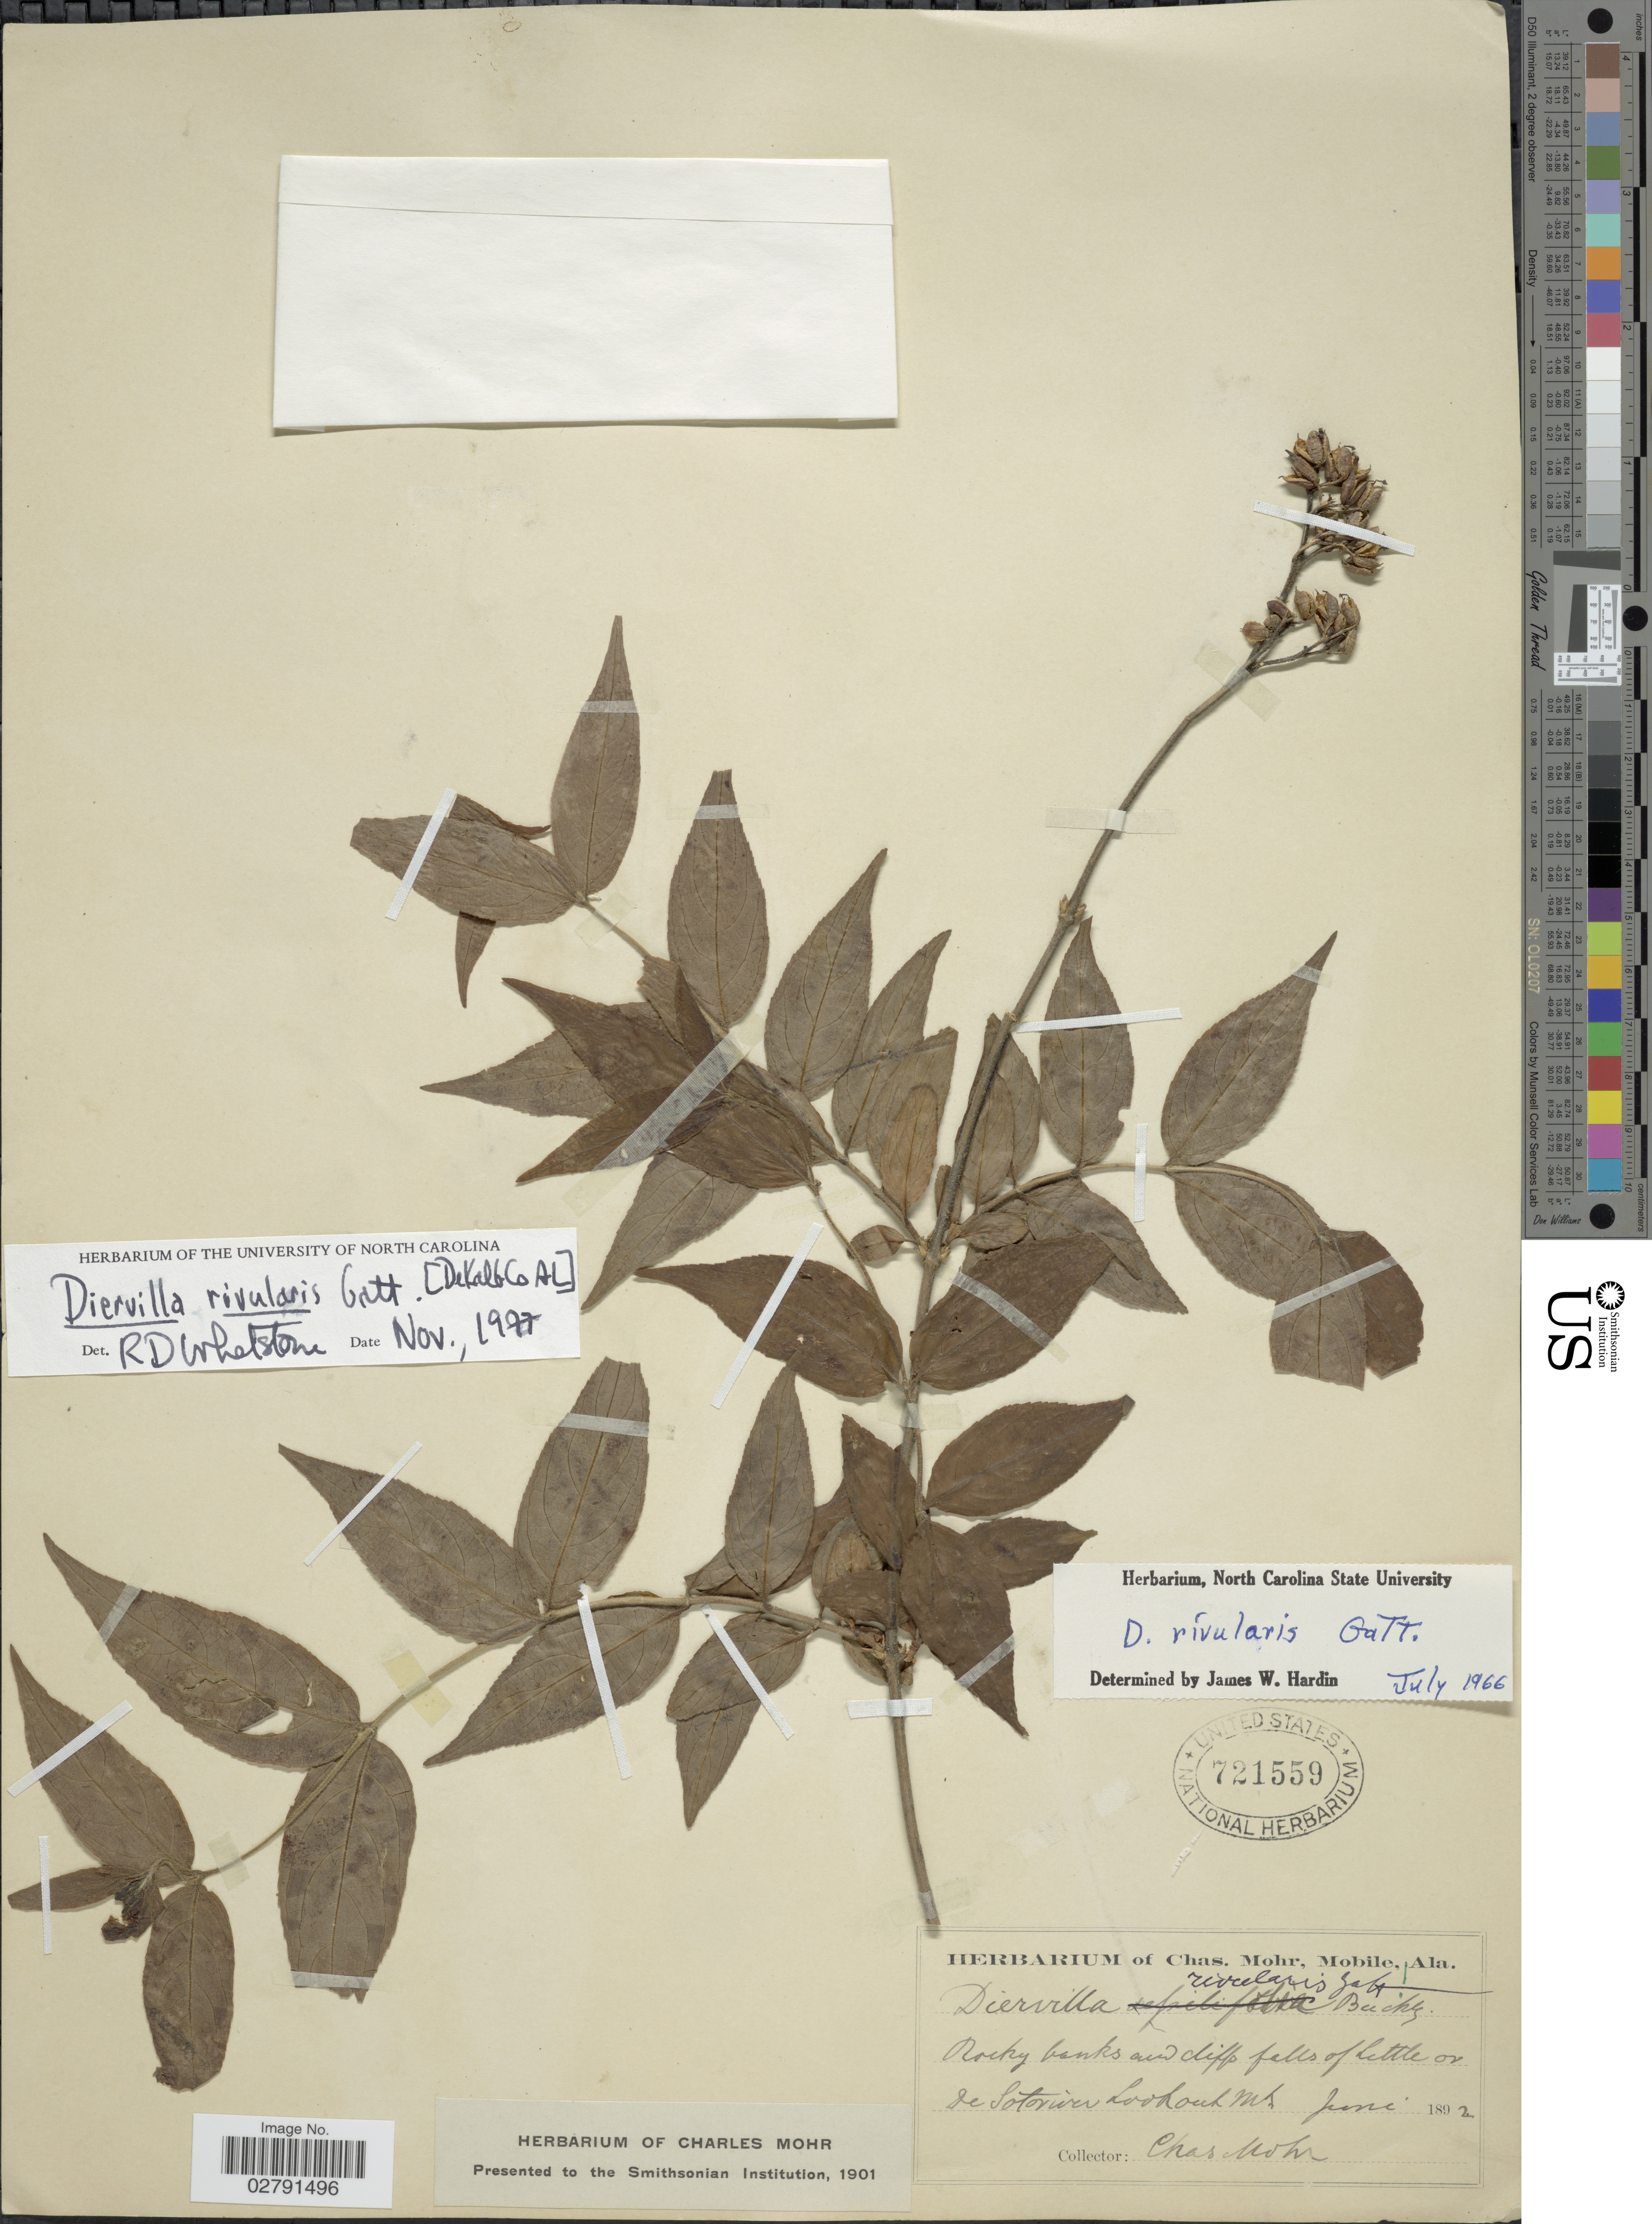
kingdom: Plantae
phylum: Tracheophyta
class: Magnoliopsida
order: Dipsacales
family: Caprifoliaceae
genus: Diervilla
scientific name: Diervilla rivularis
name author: Gatt.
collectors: Mohr, C. T. (herbarium)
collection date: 1892-06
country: United States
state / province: Alabama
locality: Rocky banks and cliffs falls of Little or de Soto river Lookout Mt.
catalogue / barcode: US 721559